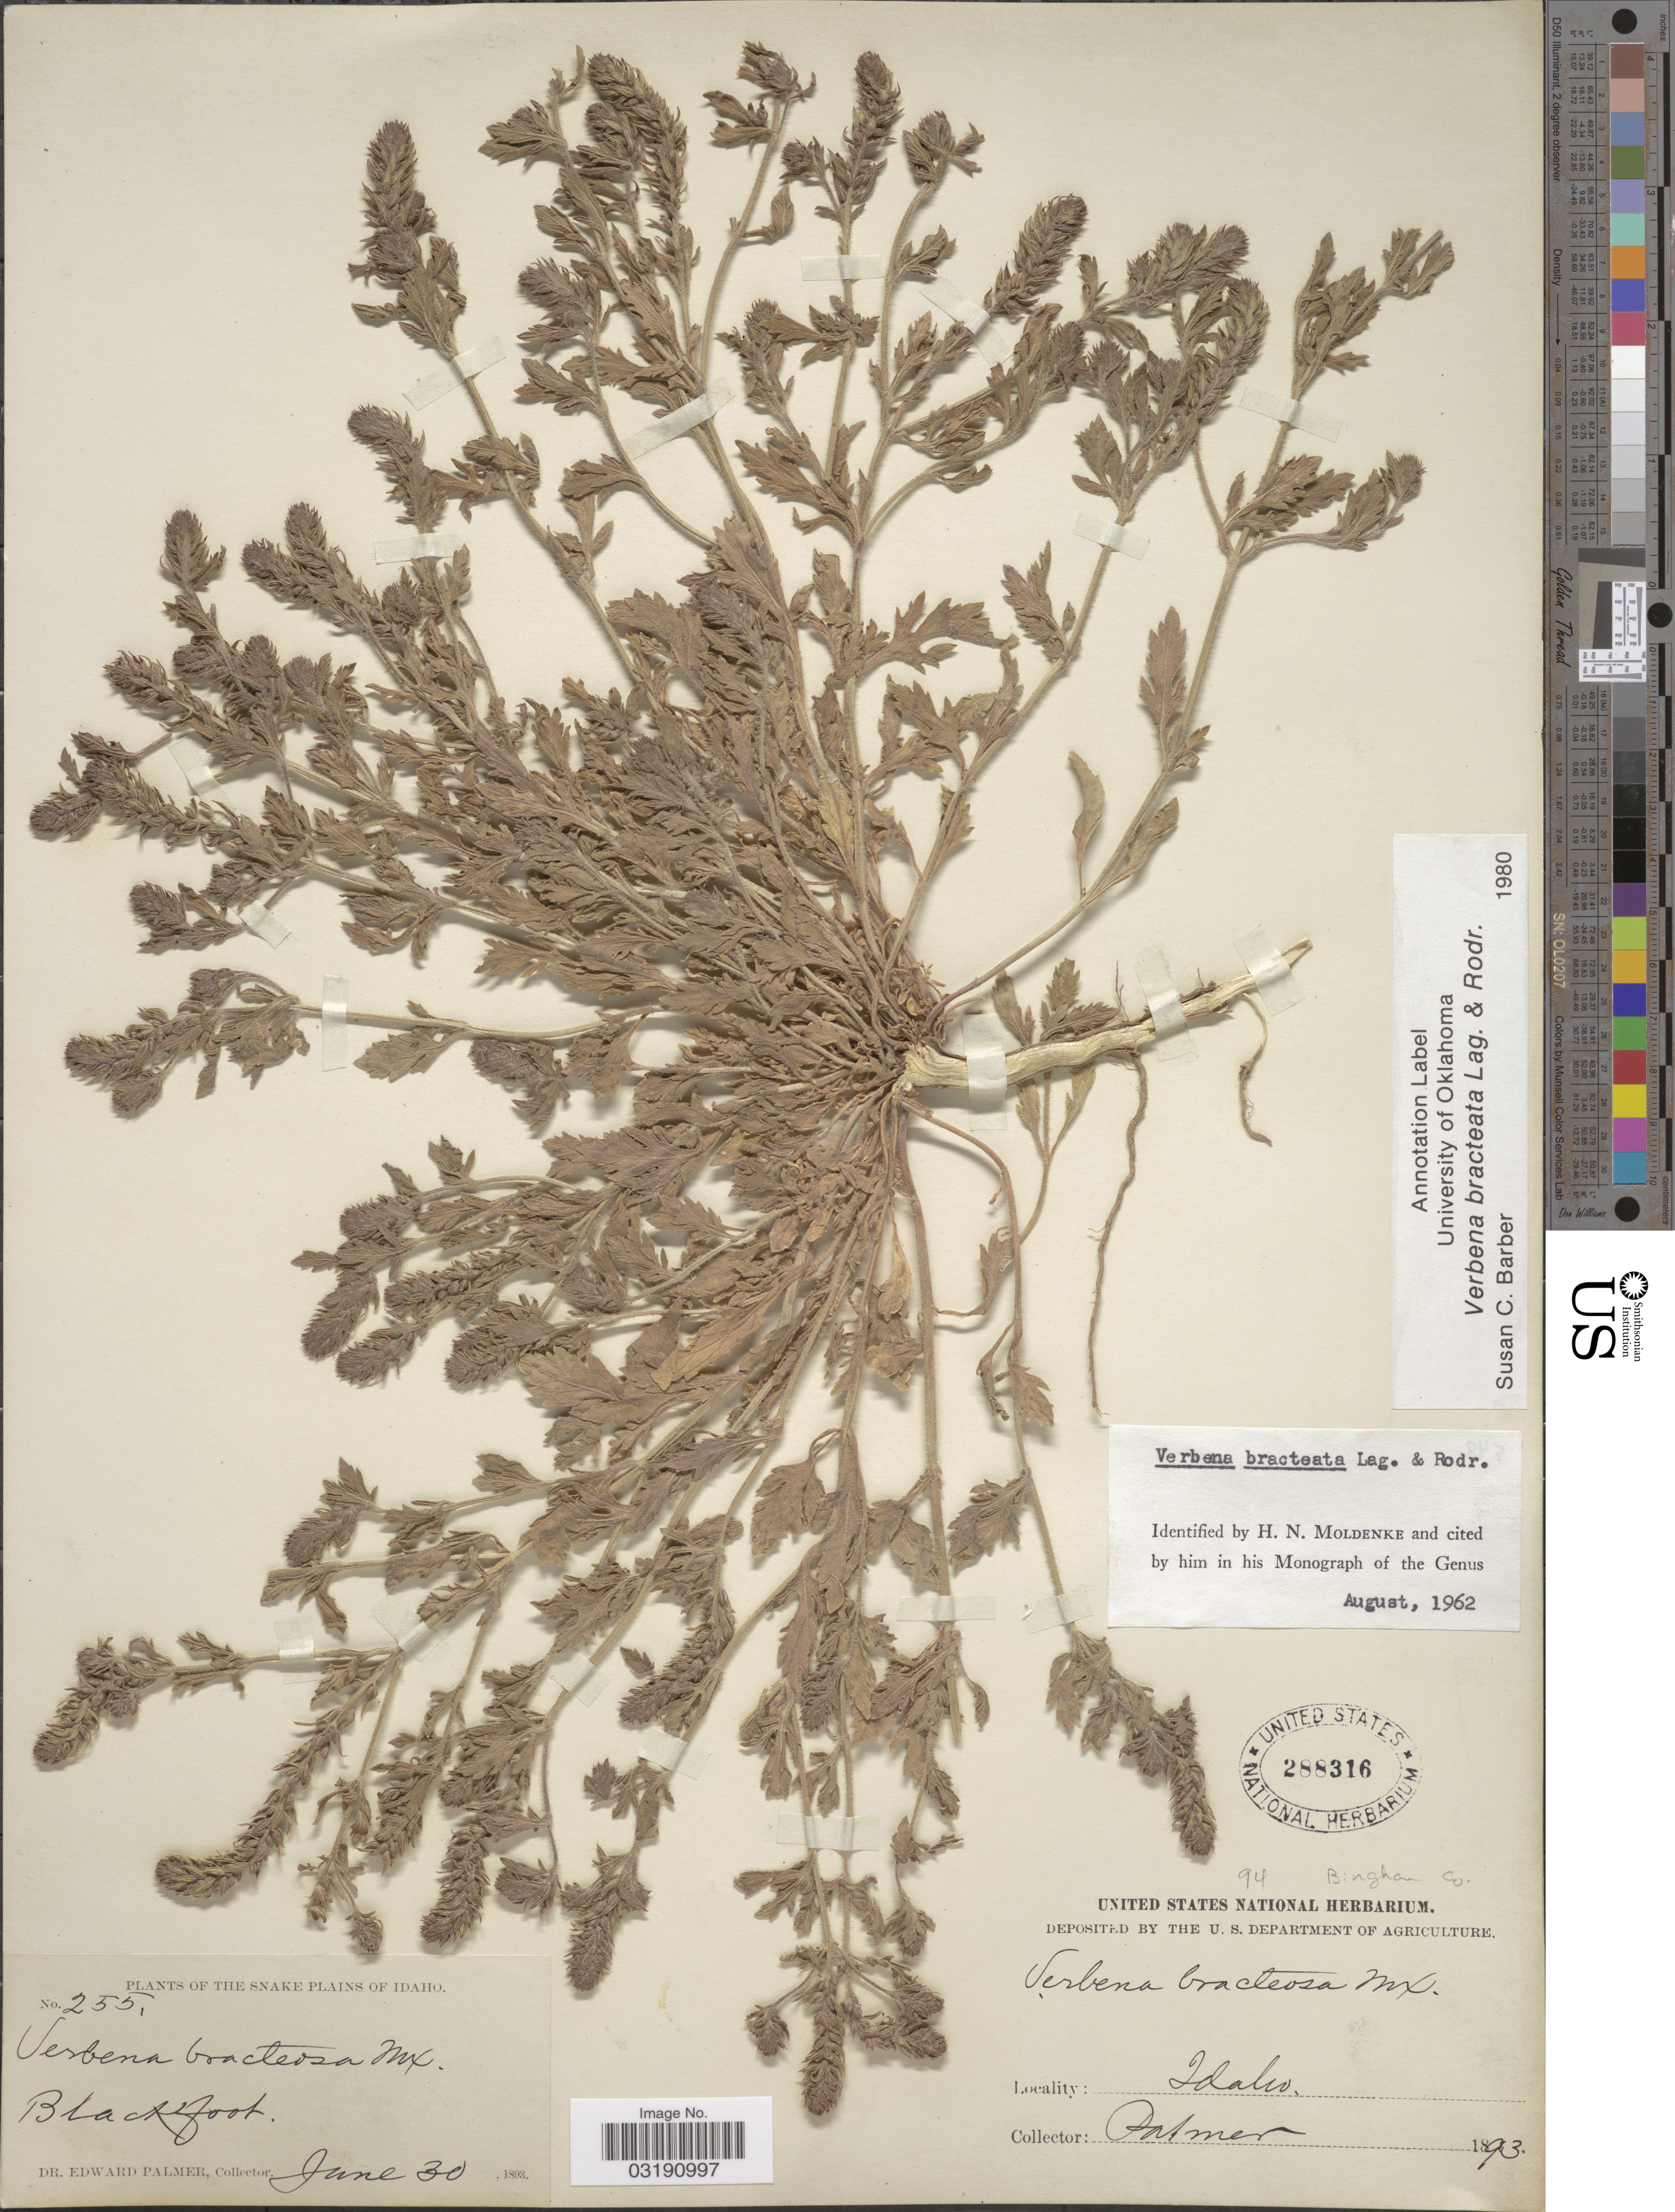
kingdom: Plantae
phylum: Tracheophyta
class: Magnoliopsida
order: Lamiales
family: Verbenaceae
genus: Verbena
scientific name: Verbena bracteata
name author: Cav. ex Lag. & Rodr.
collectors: E. Palmer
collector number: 255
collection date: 1893-06-30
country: United States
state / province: Idaho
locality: Bingham Co. The Snake Plains of Idaho. Blackfoot.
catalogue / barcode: US 288316